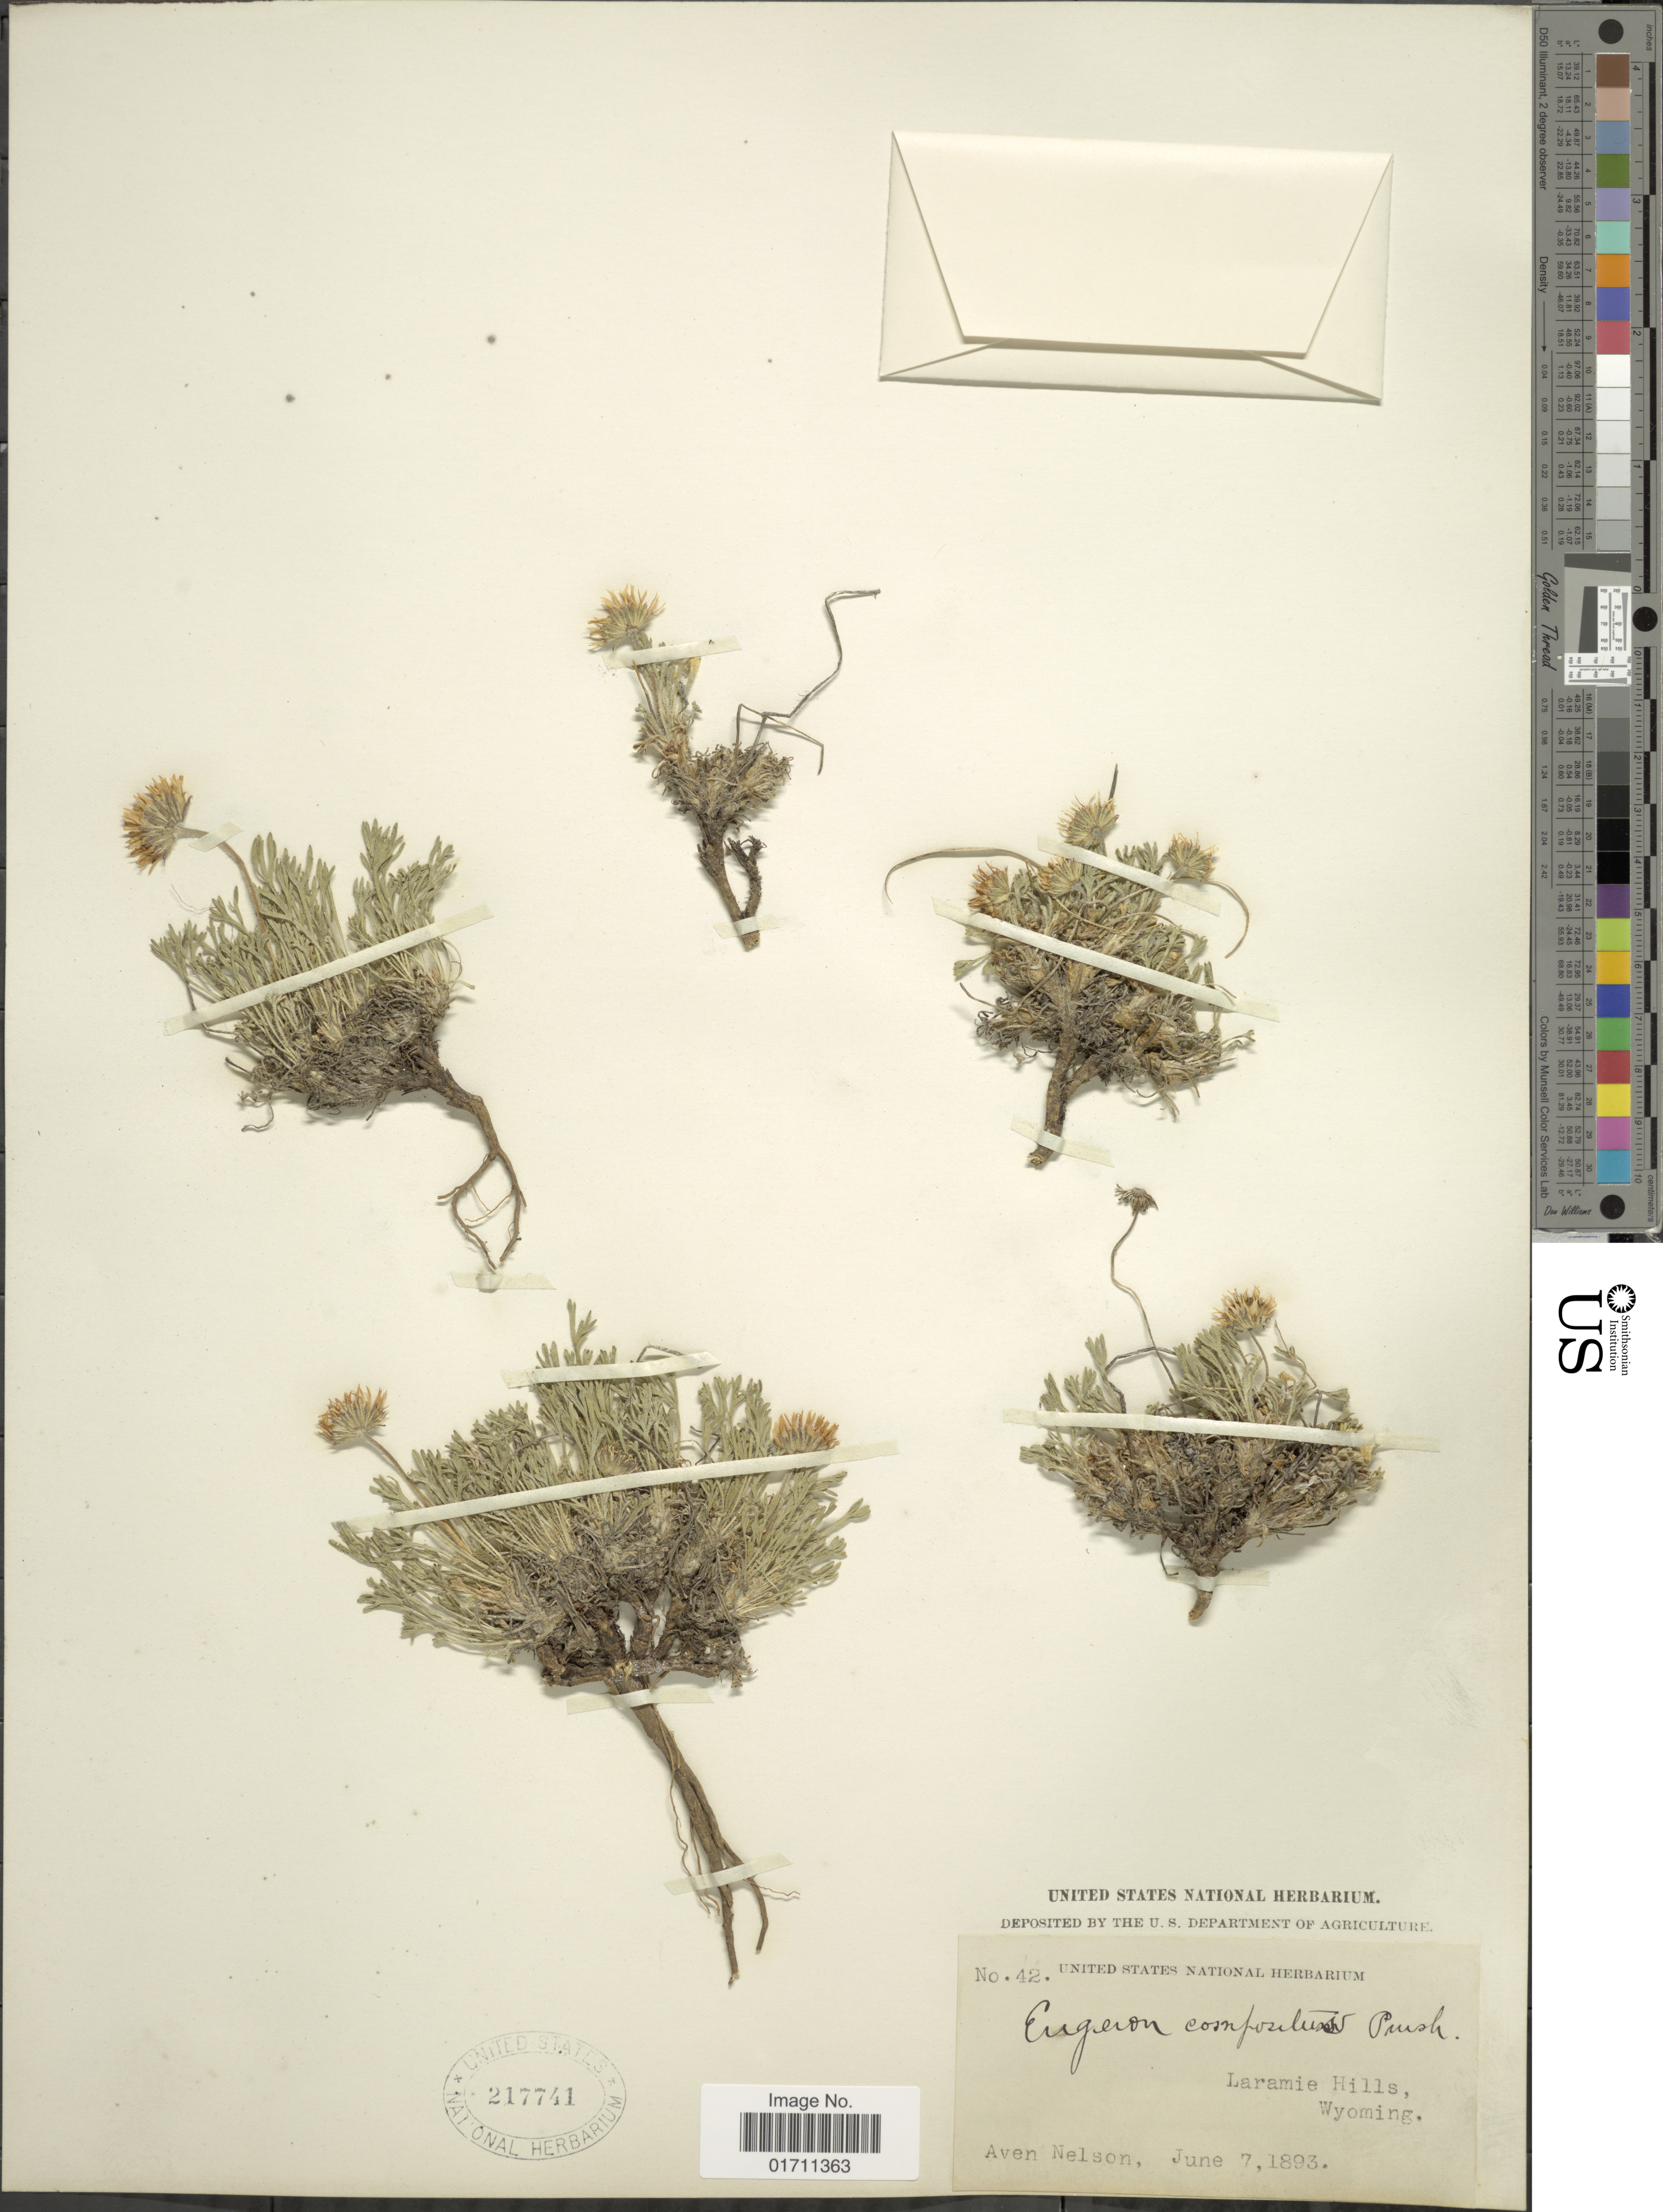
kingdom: Plantae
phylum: Tracheophyta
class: Magnoliopsida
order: Asterales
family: Asteraceae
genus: Erigeron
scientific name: Erigeron compositus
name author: Pursh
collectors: A. Nelson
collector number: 42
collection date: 1892-06-07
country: United States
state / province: Wyoming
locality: Laramie Hills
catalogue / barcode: US 217741